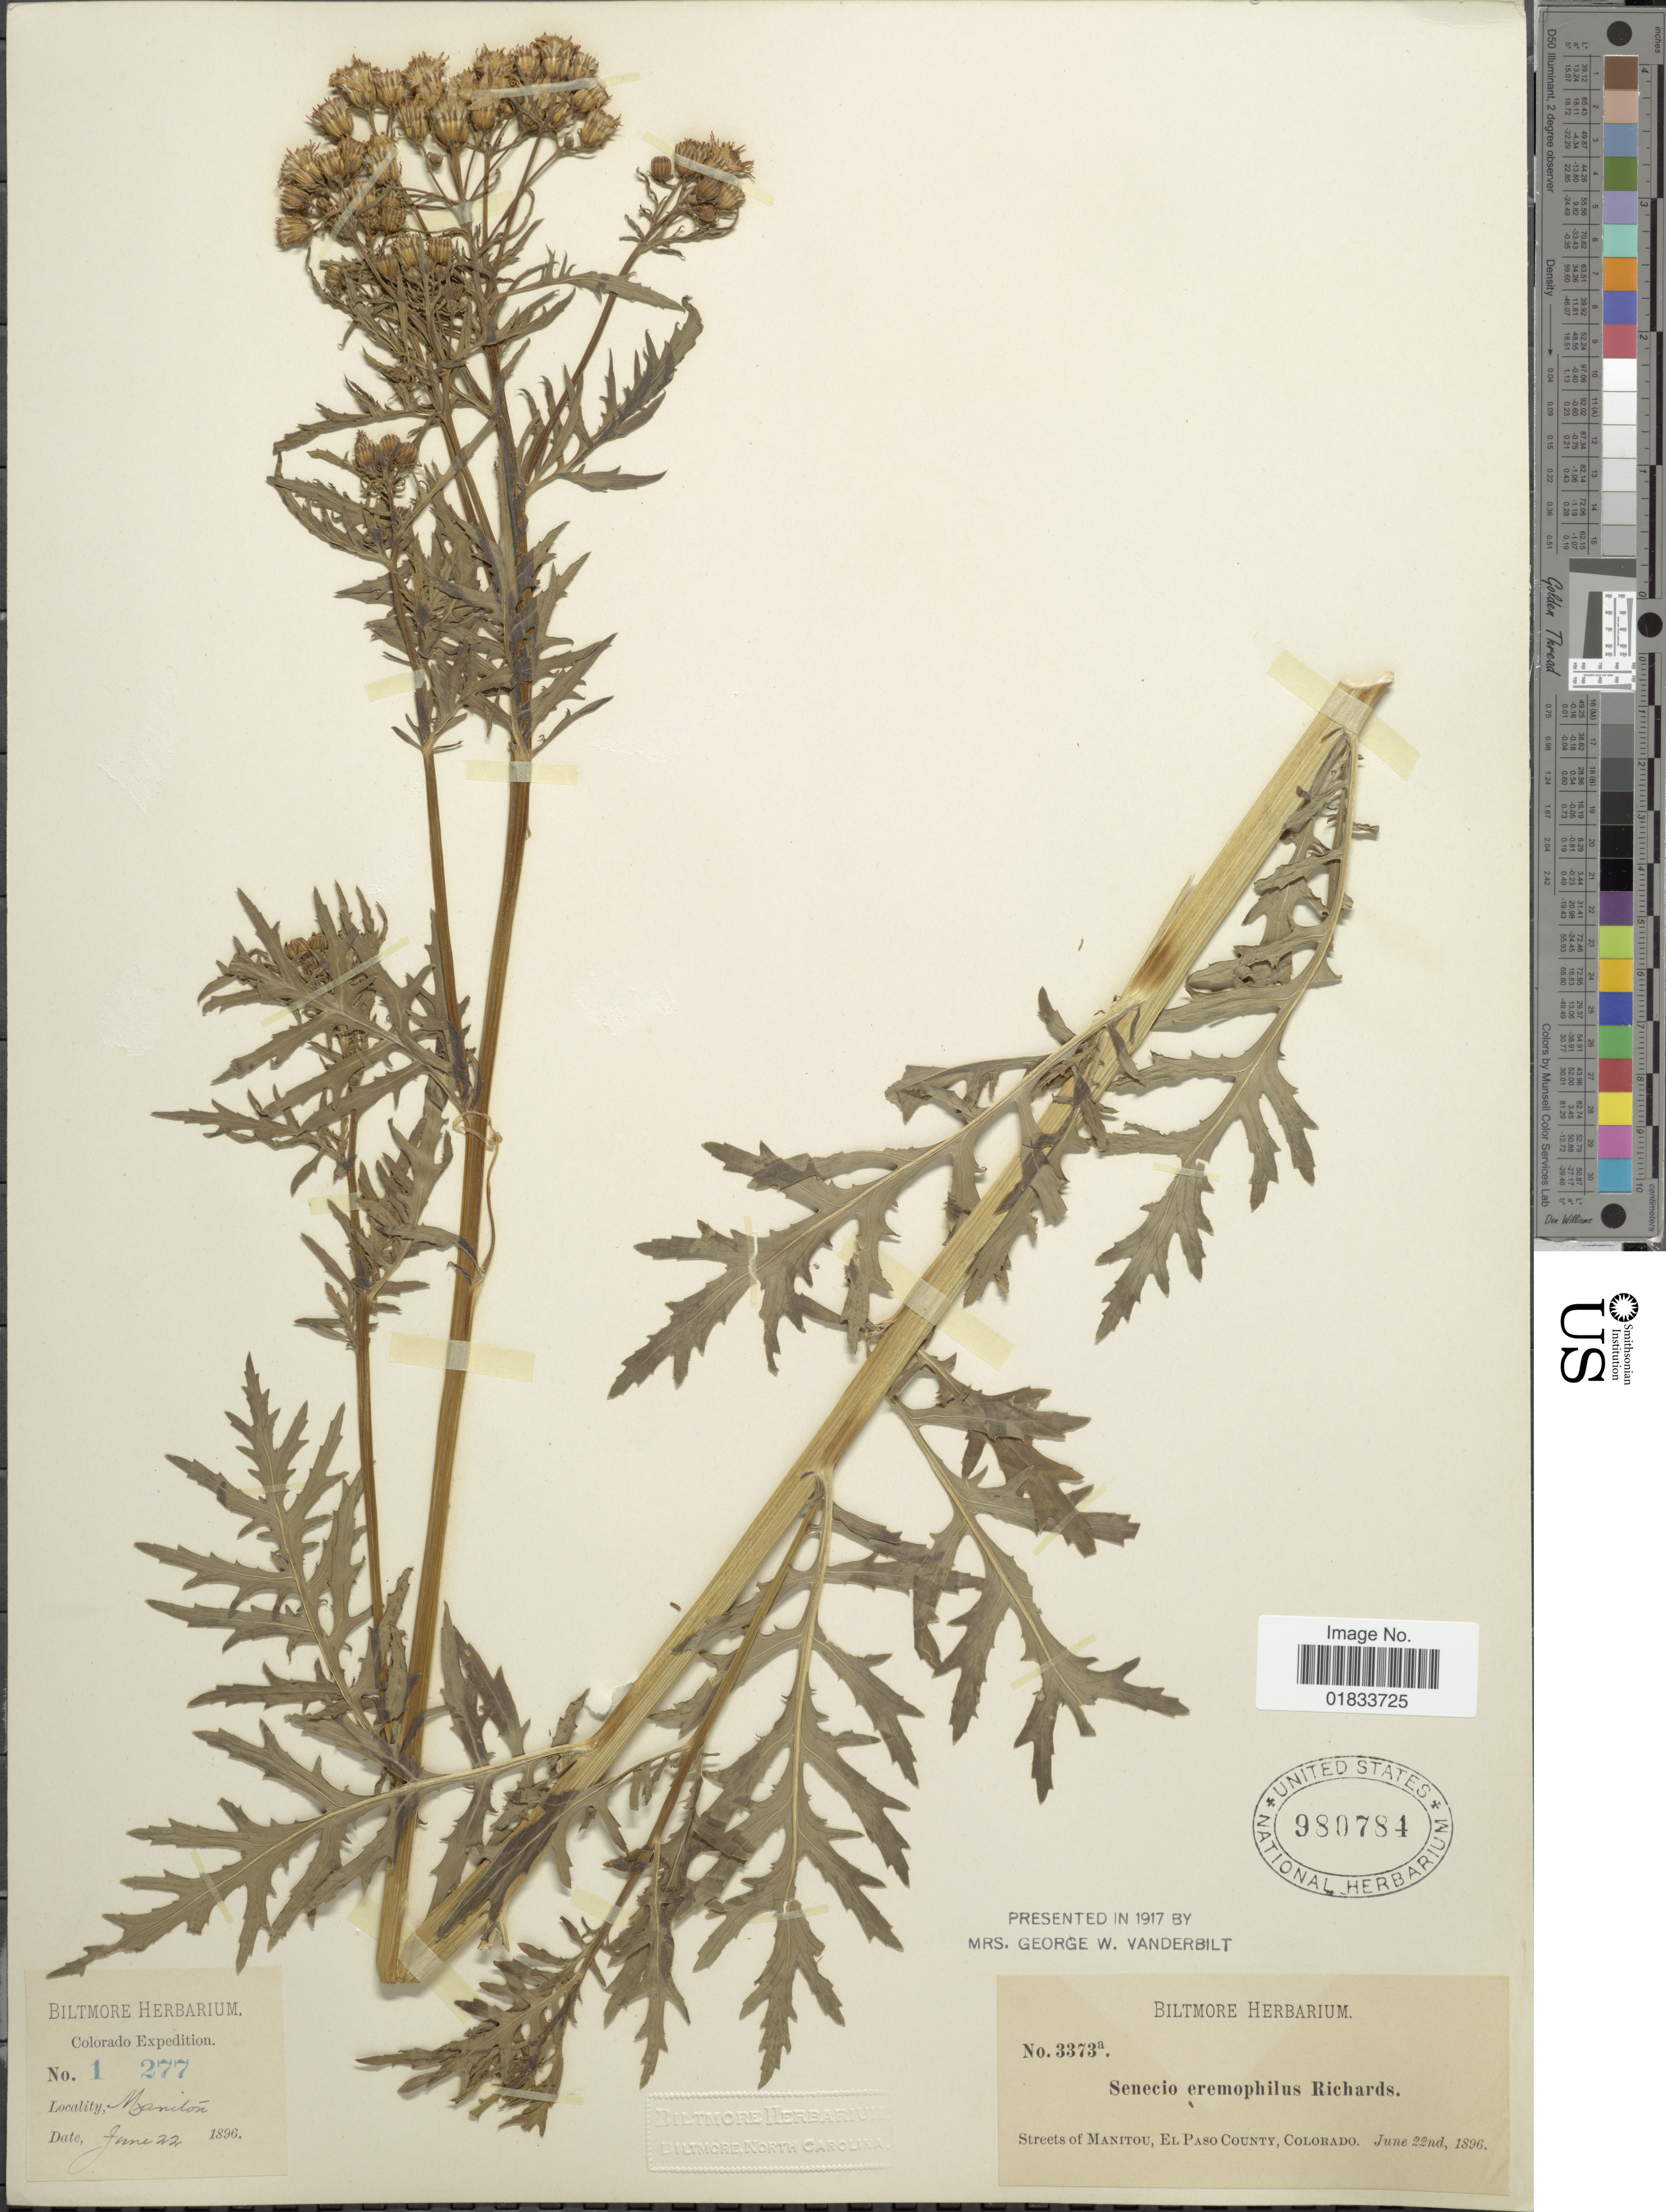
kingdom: Plantae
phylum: Tracheophyta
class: Magnoliopsida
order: Asterales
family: Asteraceae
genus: Senecio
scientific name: Senecio eremophilus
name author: Richardson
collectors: ex herb. Biltmore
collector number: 3373a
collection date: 1896-06-22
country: United States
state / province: Colorado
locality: Streets of Manitou, El Paso County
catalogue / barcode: US 980784